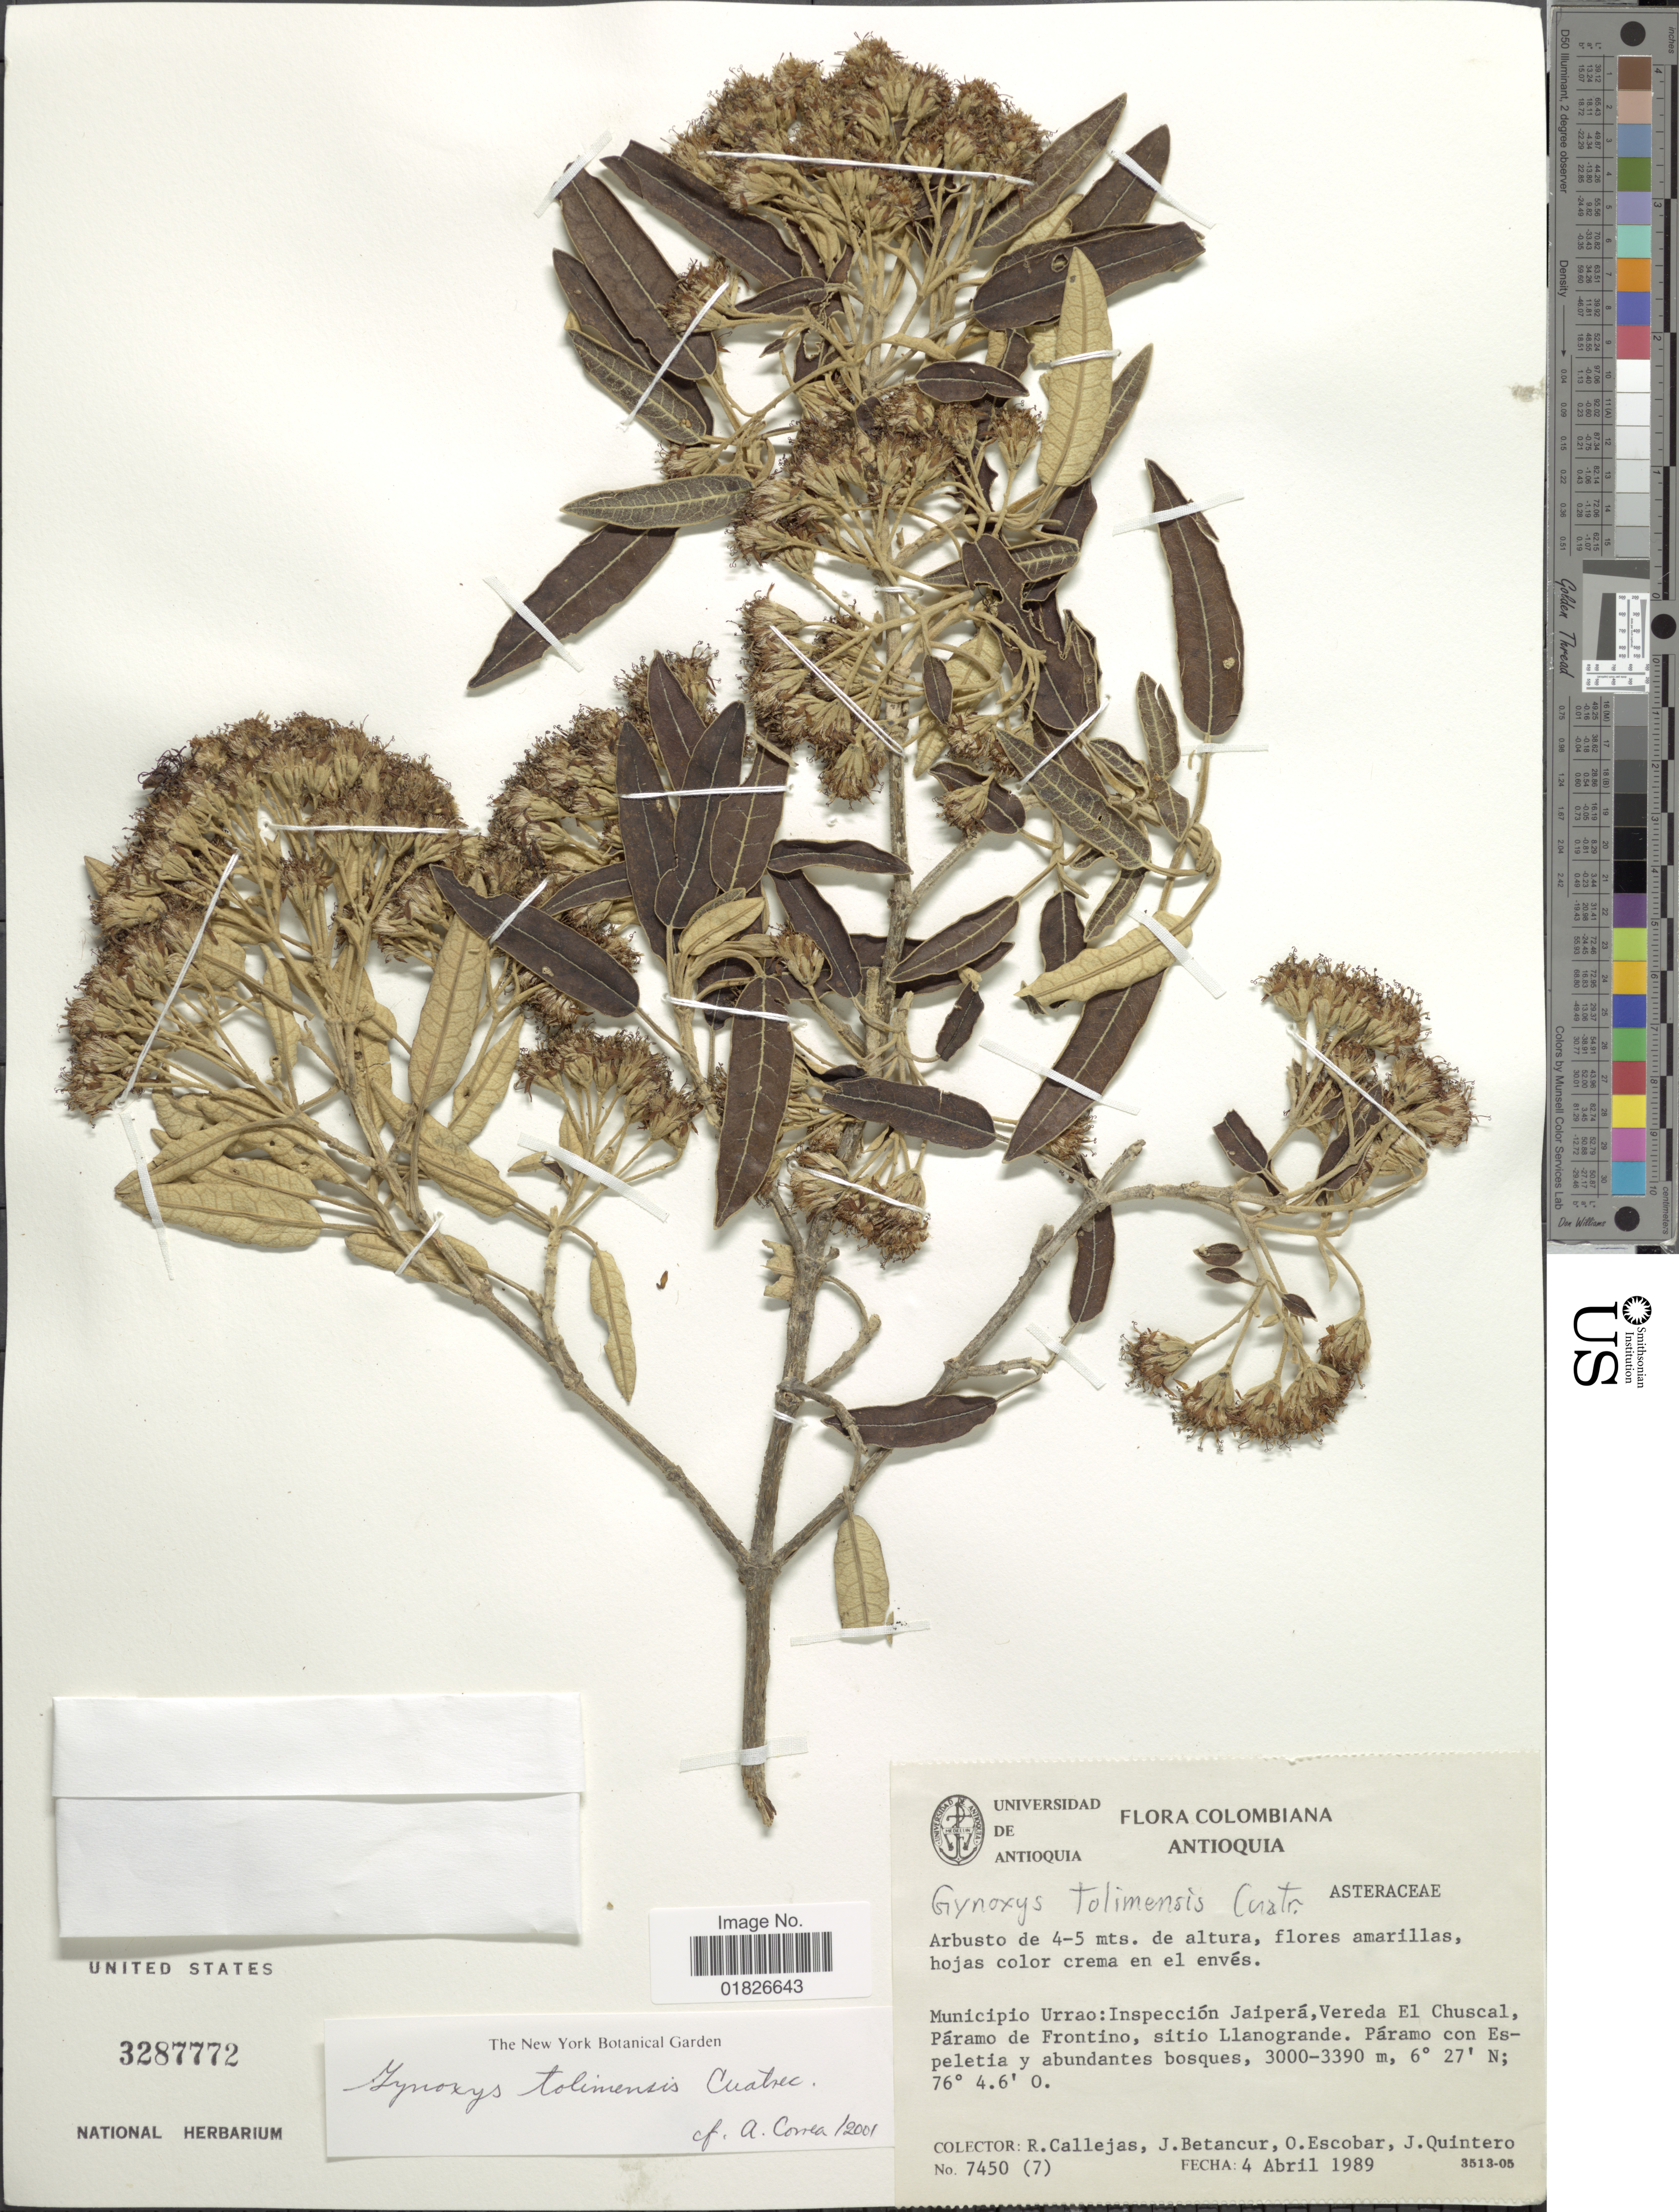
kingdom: Plantae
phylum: Tracheophyta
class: Magnoliopsida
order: Asterales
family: Asteraceae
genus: Gynoxys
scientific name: Gynoxys tolimensis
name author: Cuatrec.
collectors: R. Callejas, J. Betancur, O. D. Escobar & J. Quintero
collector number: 7450/7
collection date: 1989-04-04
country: Colombia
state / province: Antioquia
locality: Municipio Urrao, Inspeccion Jaipera, Vereda El Chuscal, Paramo de Frontino, sitio Llanogrande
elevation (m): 3000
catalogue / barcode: US 3287772